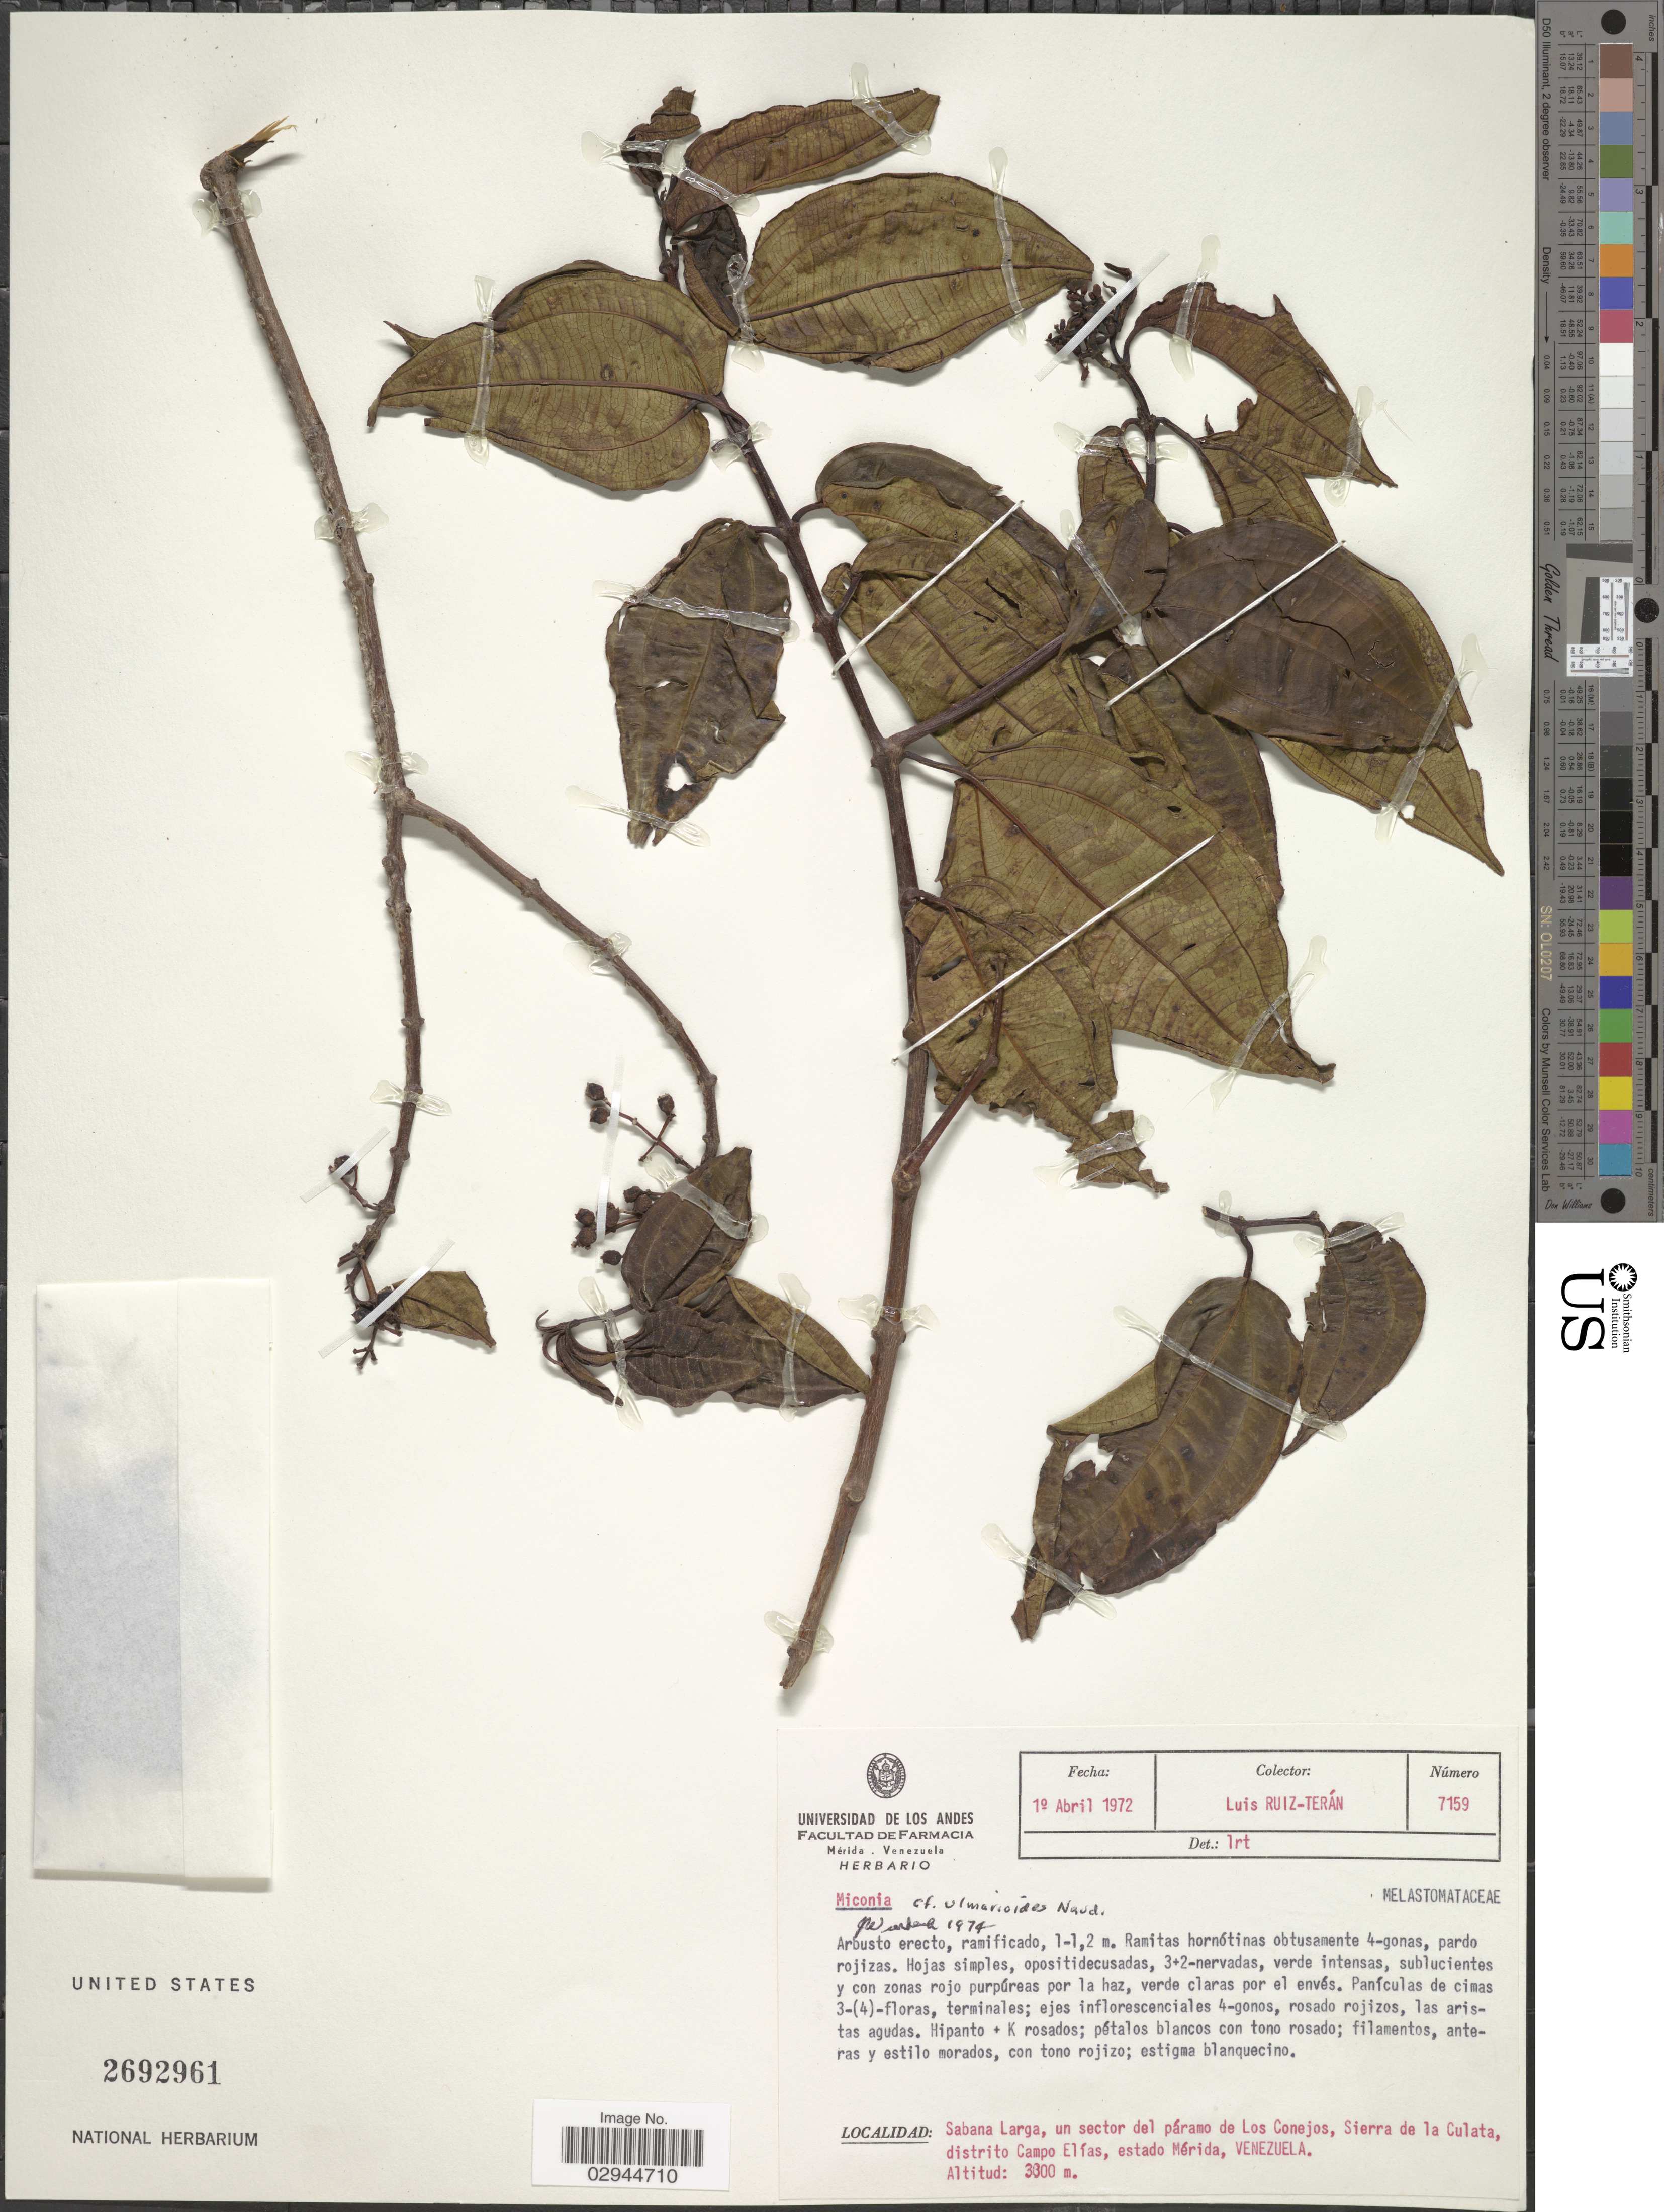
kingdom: Plantae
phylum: Tracheophyta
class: Magnoliopsida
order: Myrtales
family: Melastomataceae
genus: Miconia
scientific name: Miconia ulmarioides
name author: Naudin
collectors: L. E. Ruíz-Terán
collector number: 7159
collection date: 1972-04-01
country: Venezuela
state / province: Mérida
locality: Sabana Larga, un sector del páramo de Los Conejos, Sierra de la Culata, distrito Campo Elías.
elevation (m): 3800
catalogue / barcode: US 2692961